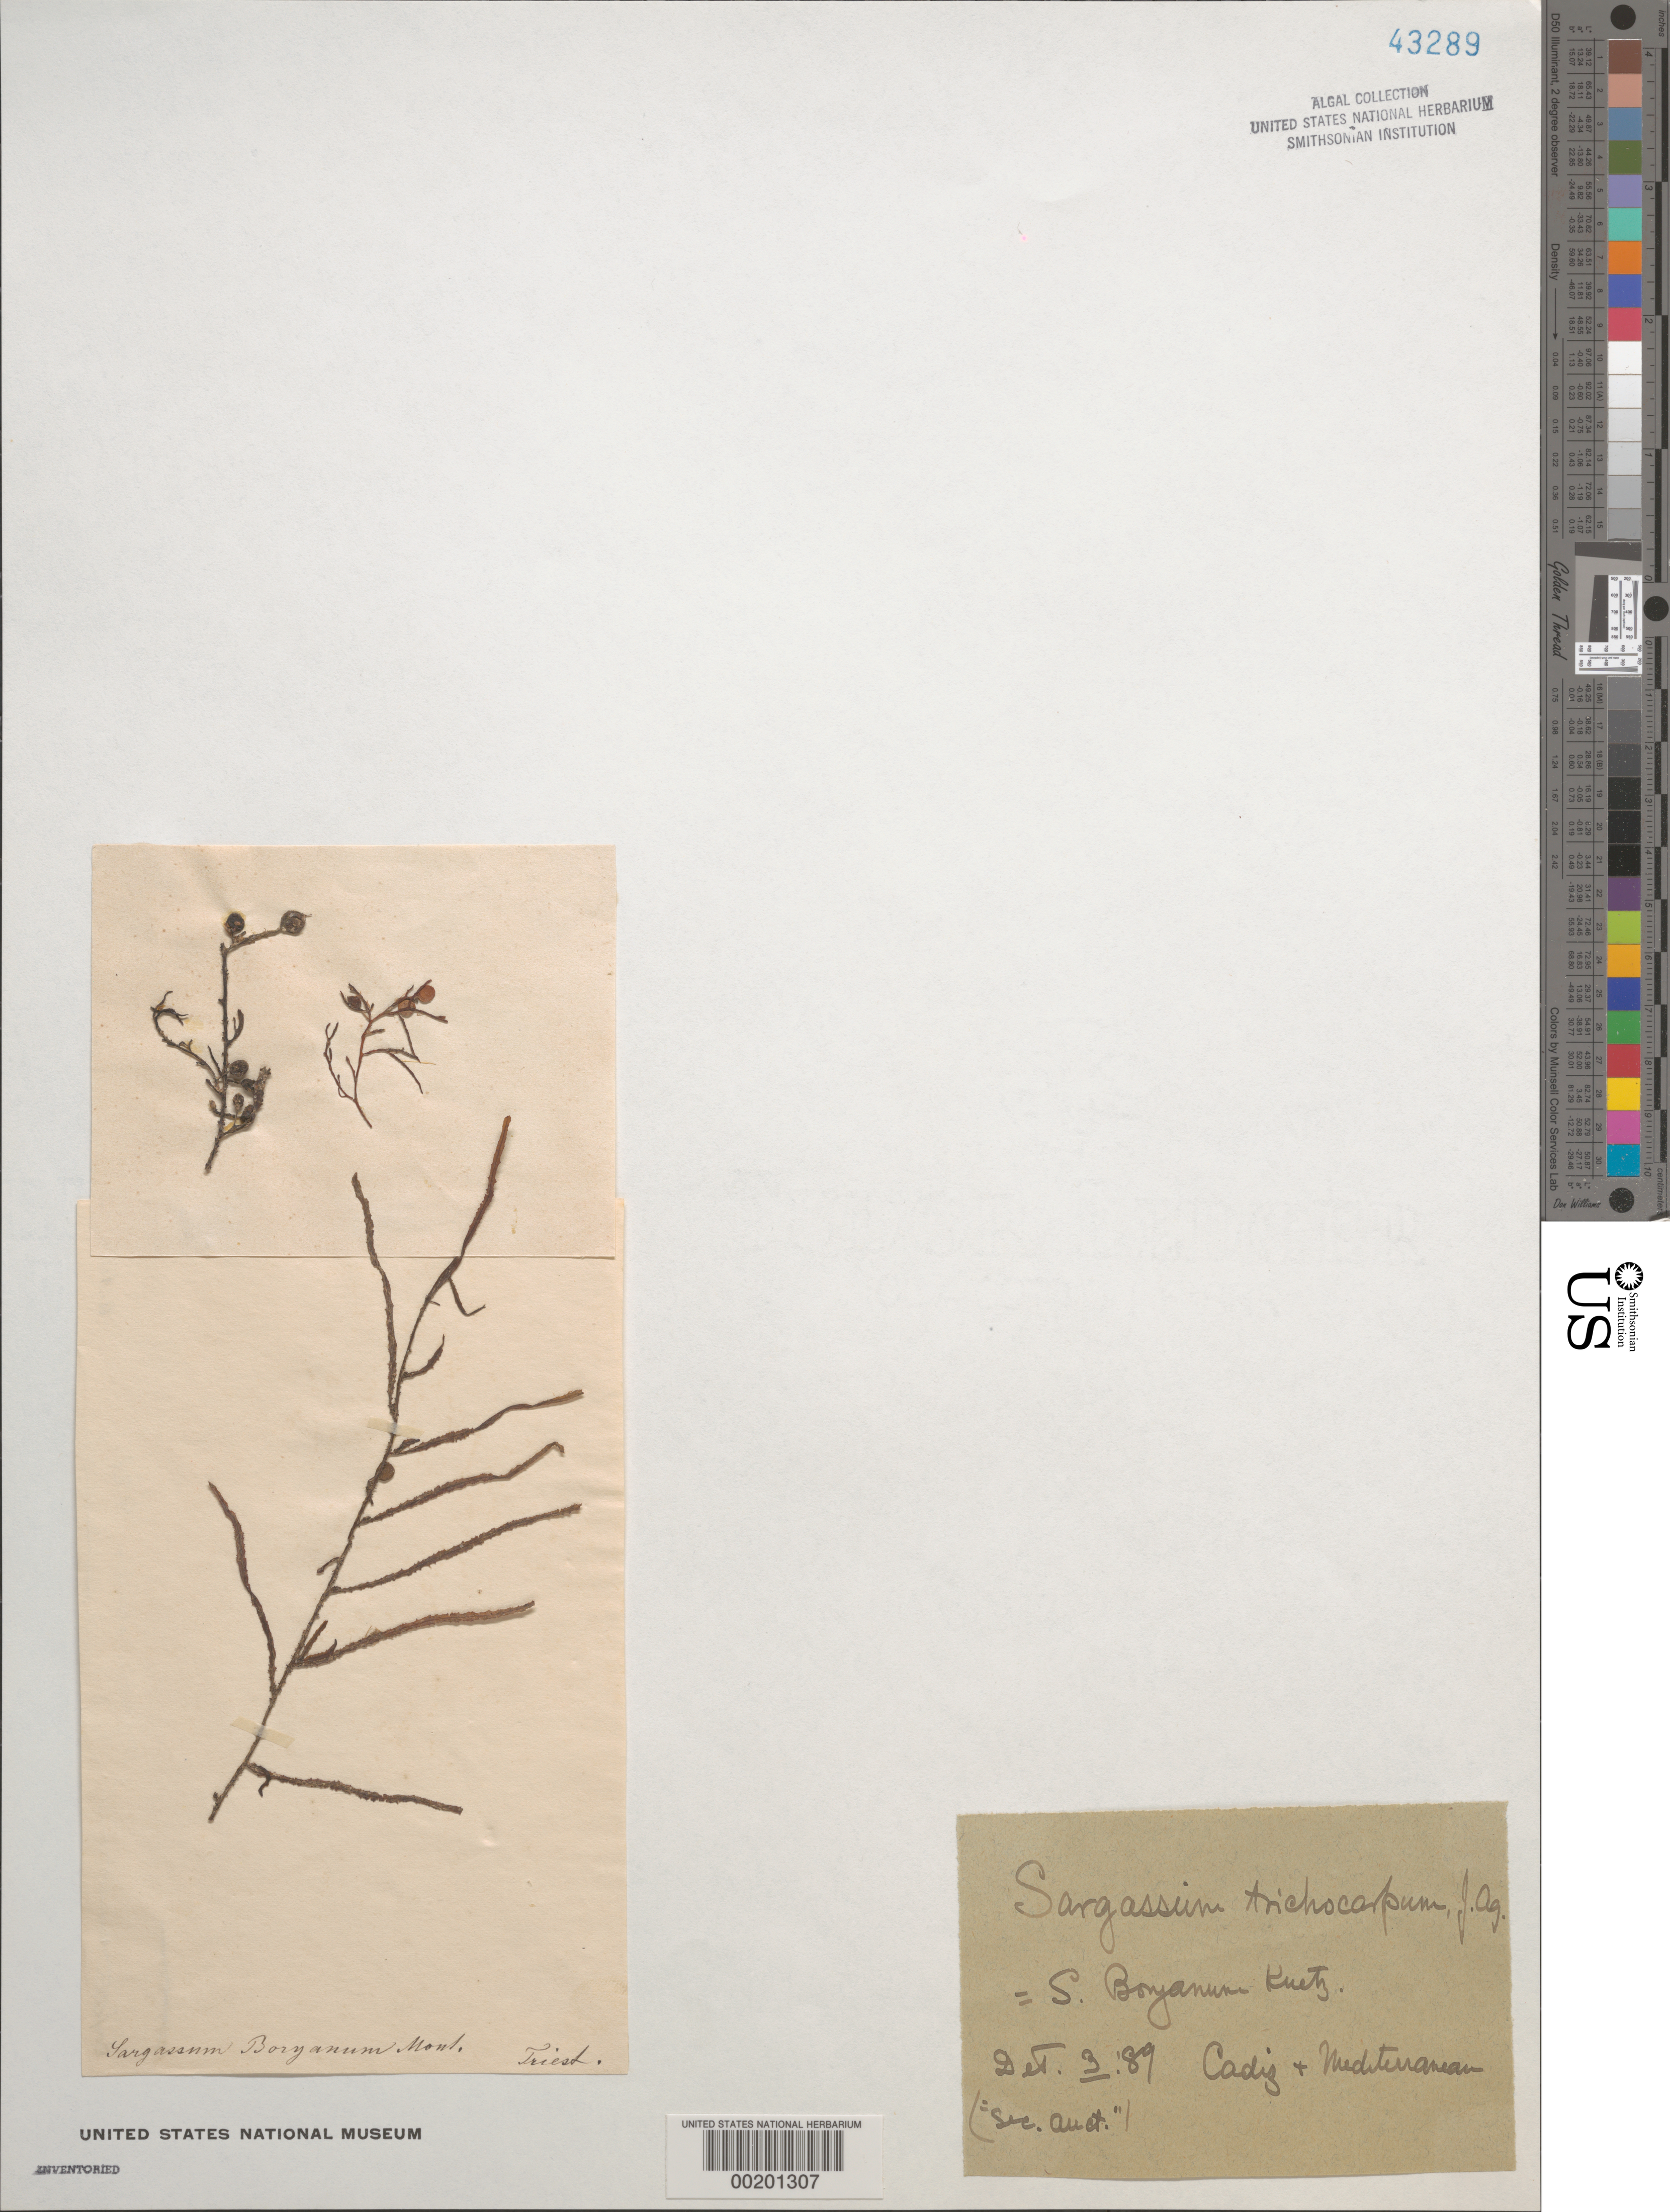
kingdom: Chromista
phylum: Ochrophyta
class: Phaeophyceae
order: Fucales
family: Sargassaceae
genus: Sargassum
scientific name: Sargassum trichocarpum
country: Italy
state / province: Friuli-Venezia Giulia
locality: Trieste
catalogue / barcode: US 43289